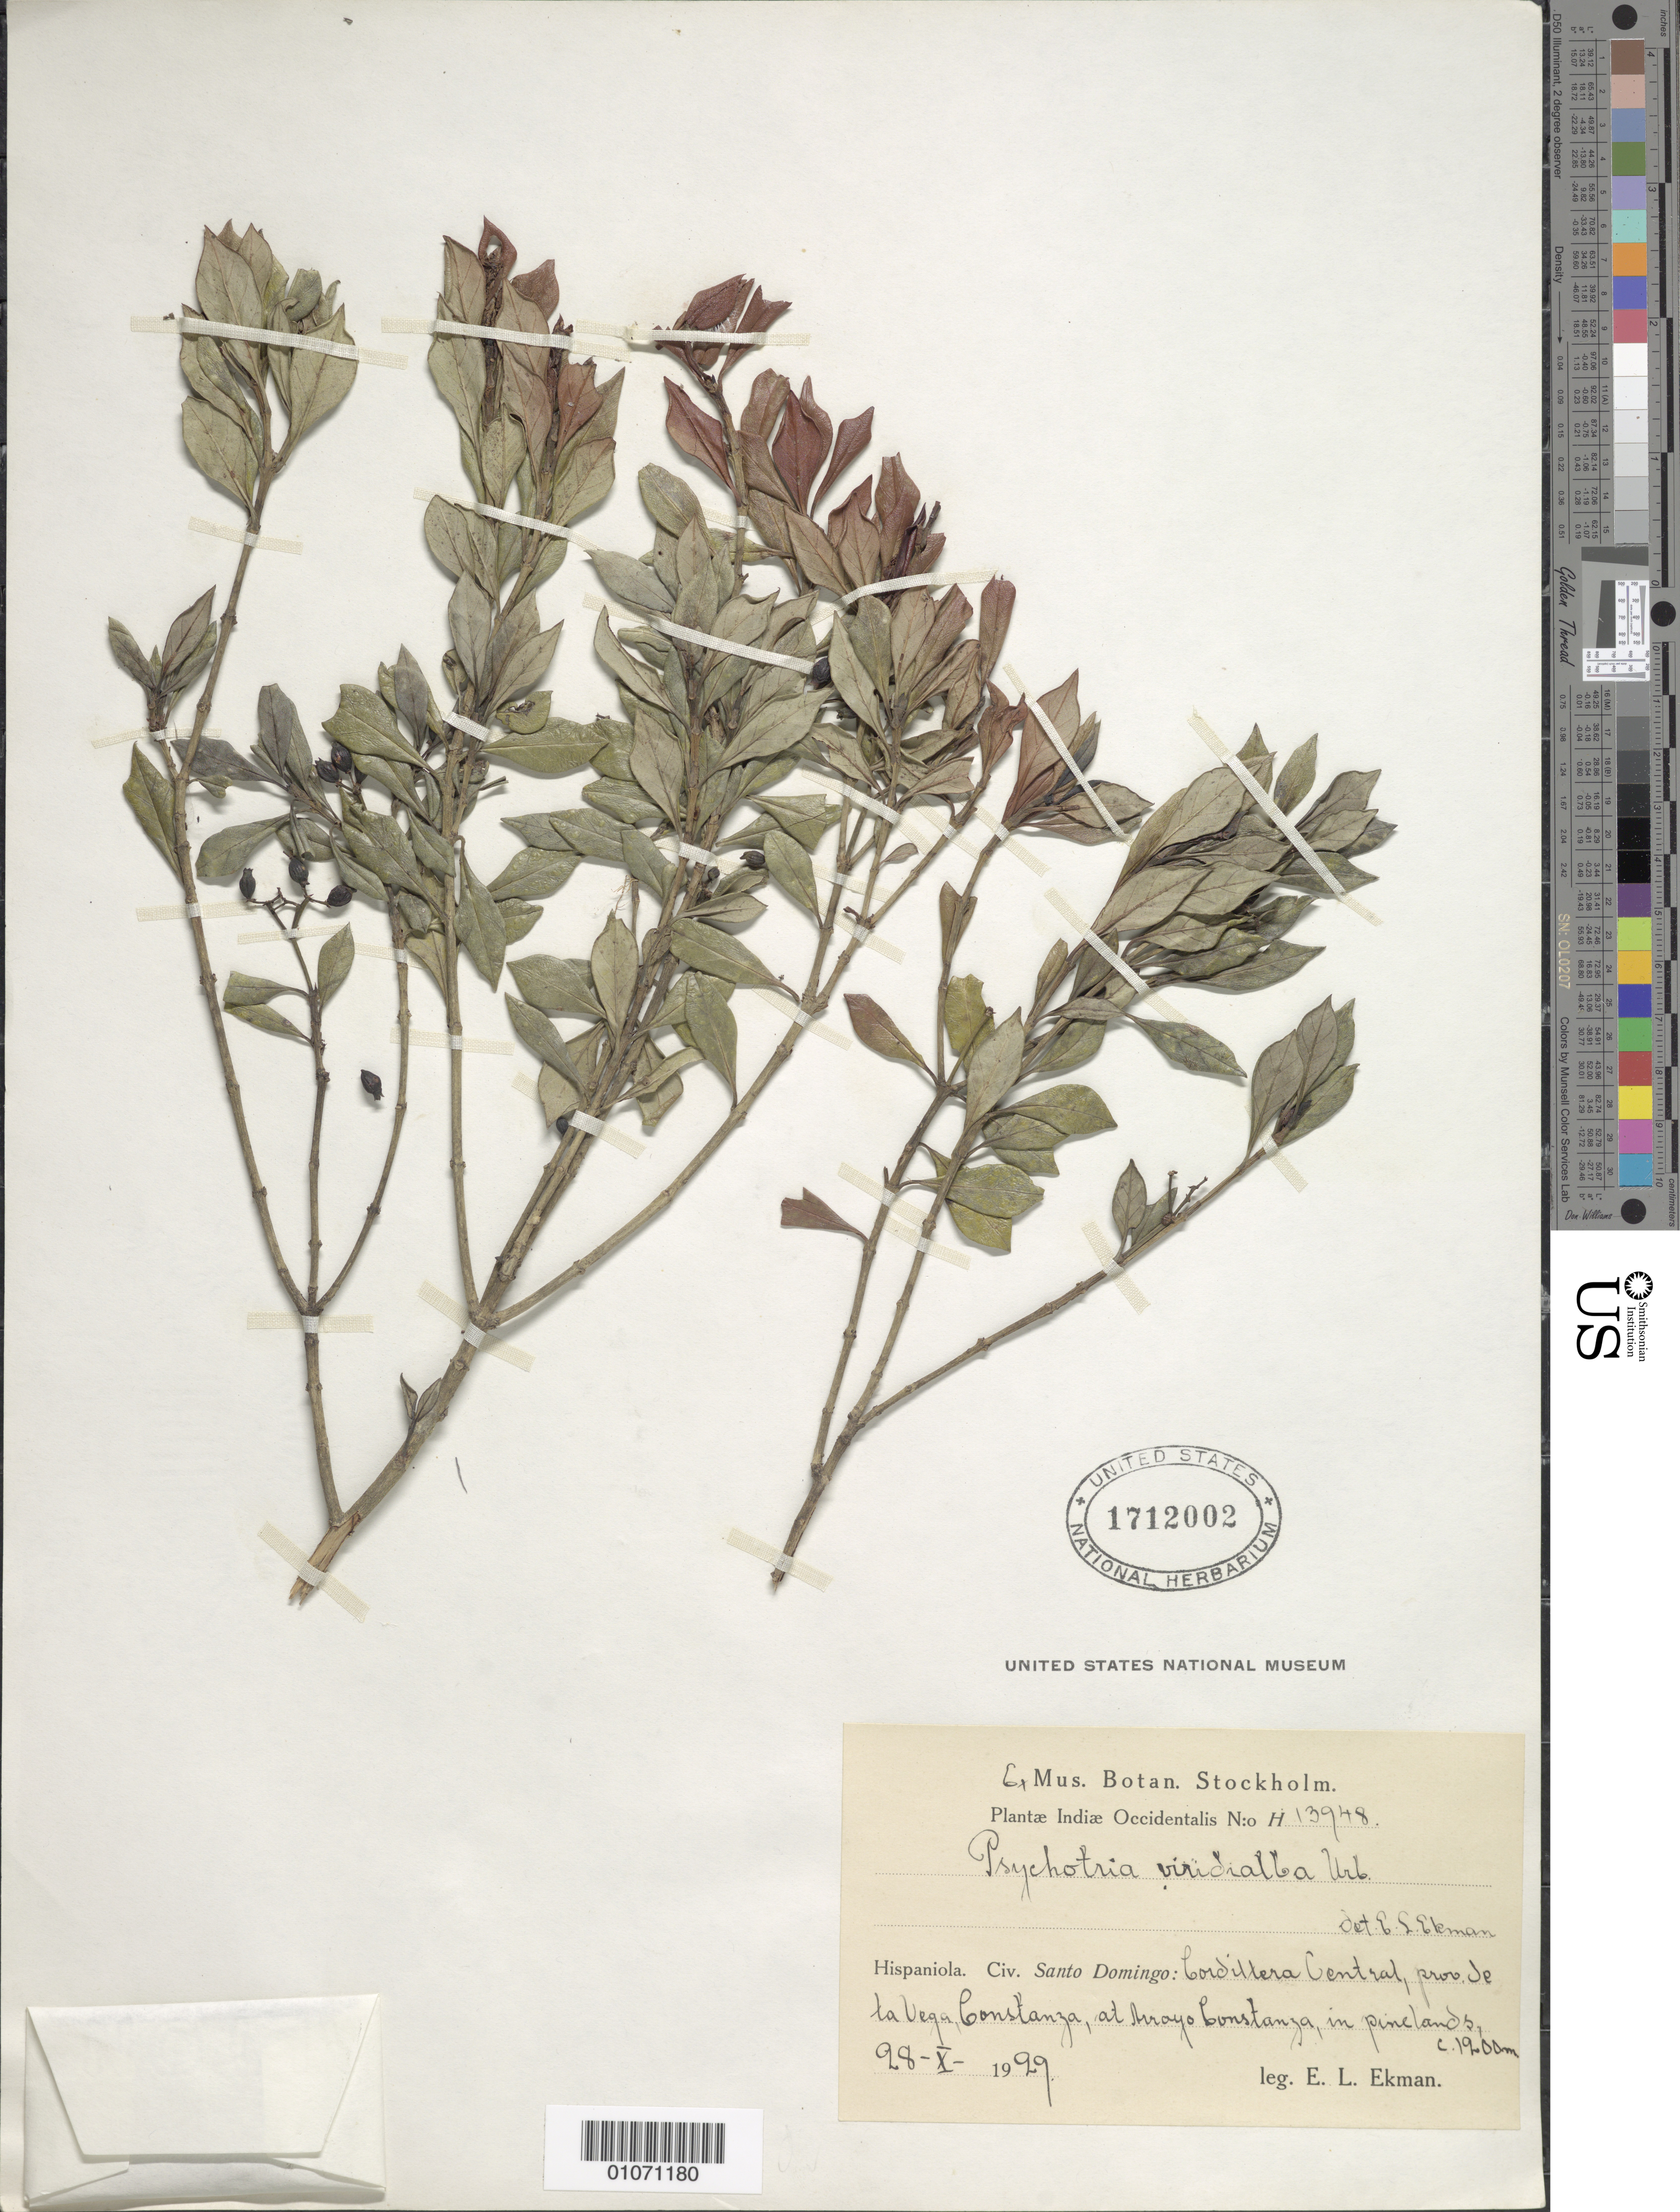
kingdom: Plantae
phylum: Tracheophyta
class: Magnoliopsida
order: Gentianales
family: Rubiaceae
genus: Psychotria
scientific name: Psychotria viridialba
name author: Urb.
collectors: E. L. Ekman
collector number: H 13948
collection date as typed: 28 Oct 1929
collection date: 1929-10-28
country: Dominican Republic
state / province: La Vega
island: Hispaniola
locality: Cordillera Central, Constanza, at Arroyo Constanza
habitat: In pinelands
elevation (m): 1900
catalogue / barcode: US 1712002